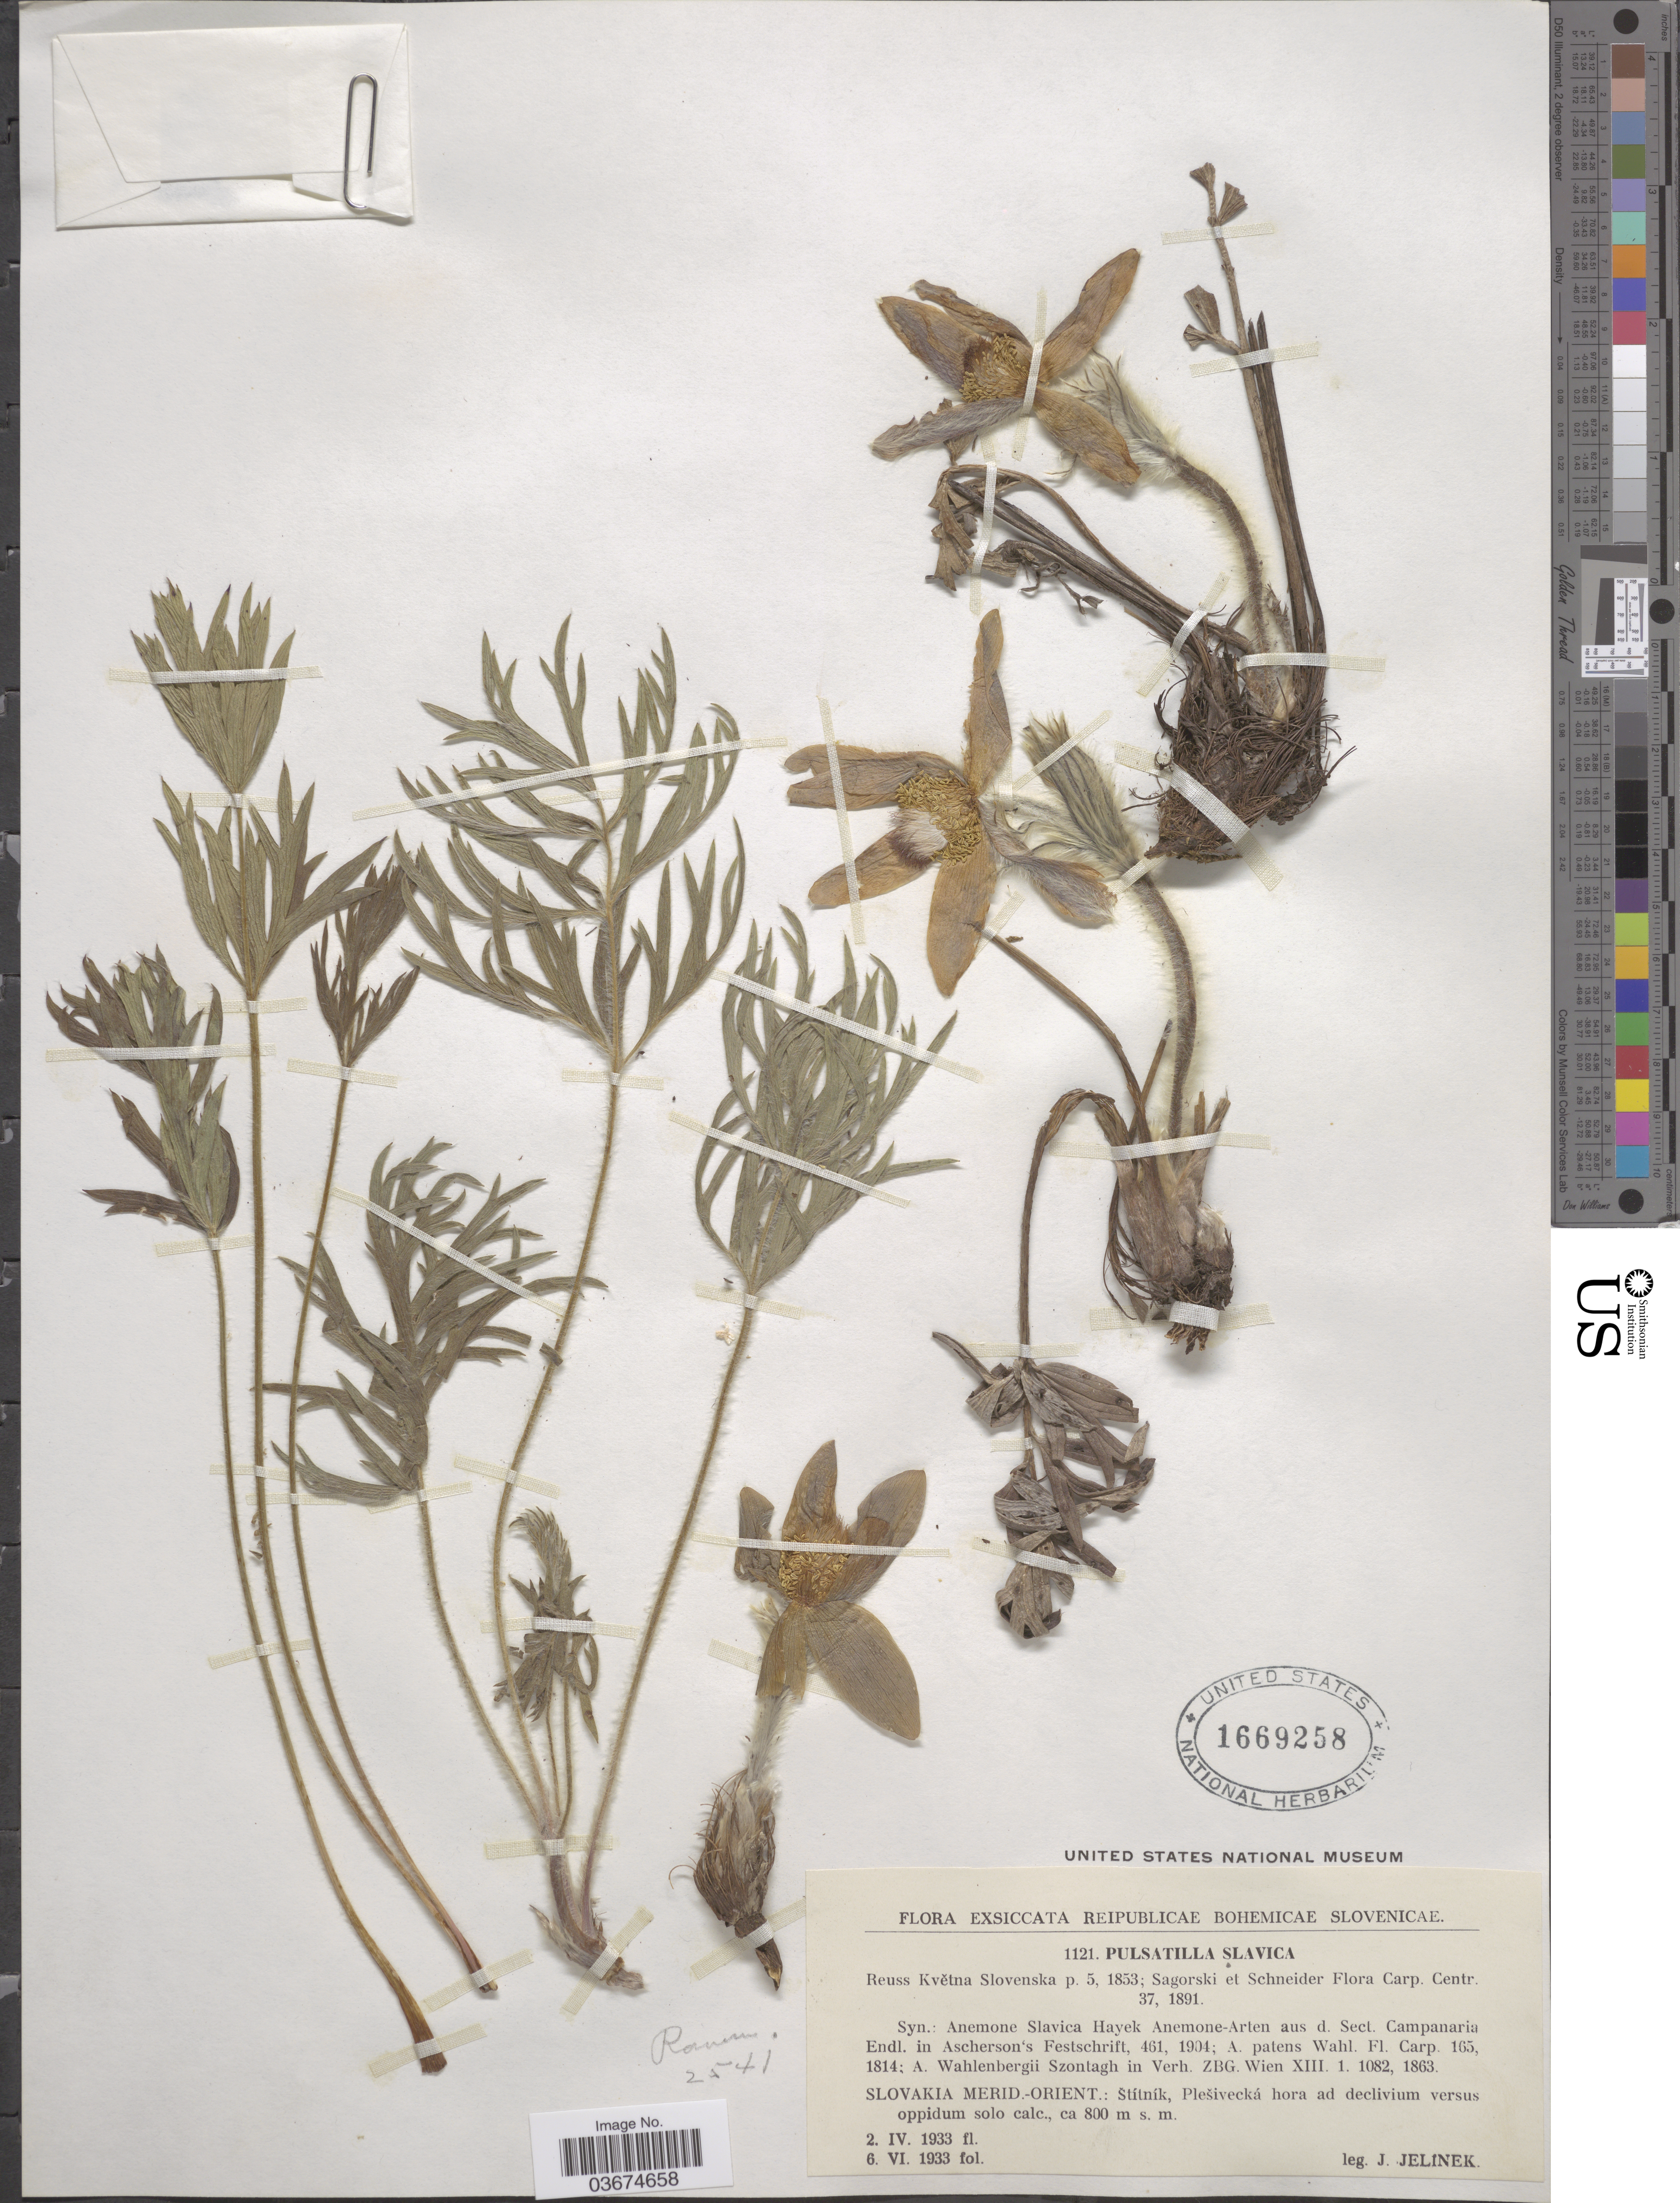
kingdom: Plantae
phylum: Tracheophyta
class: Magnoliopsida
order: Ranunculales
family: Ranunculaceae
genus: Pulsatilla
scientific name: Pulsatilla slavica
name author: (G. Reuss) G. Reuss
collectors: J. Jelinek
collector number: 1121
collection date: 1933-04-02/1933-06-06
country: Slovakia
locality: Reipublicae Bohemicae Slovenicae. Slovakia Merid.-Orient.: Stítník, Plešivecká hora ad declivium versus oppidum solo calc.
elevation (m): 800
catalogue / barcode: US 1669258